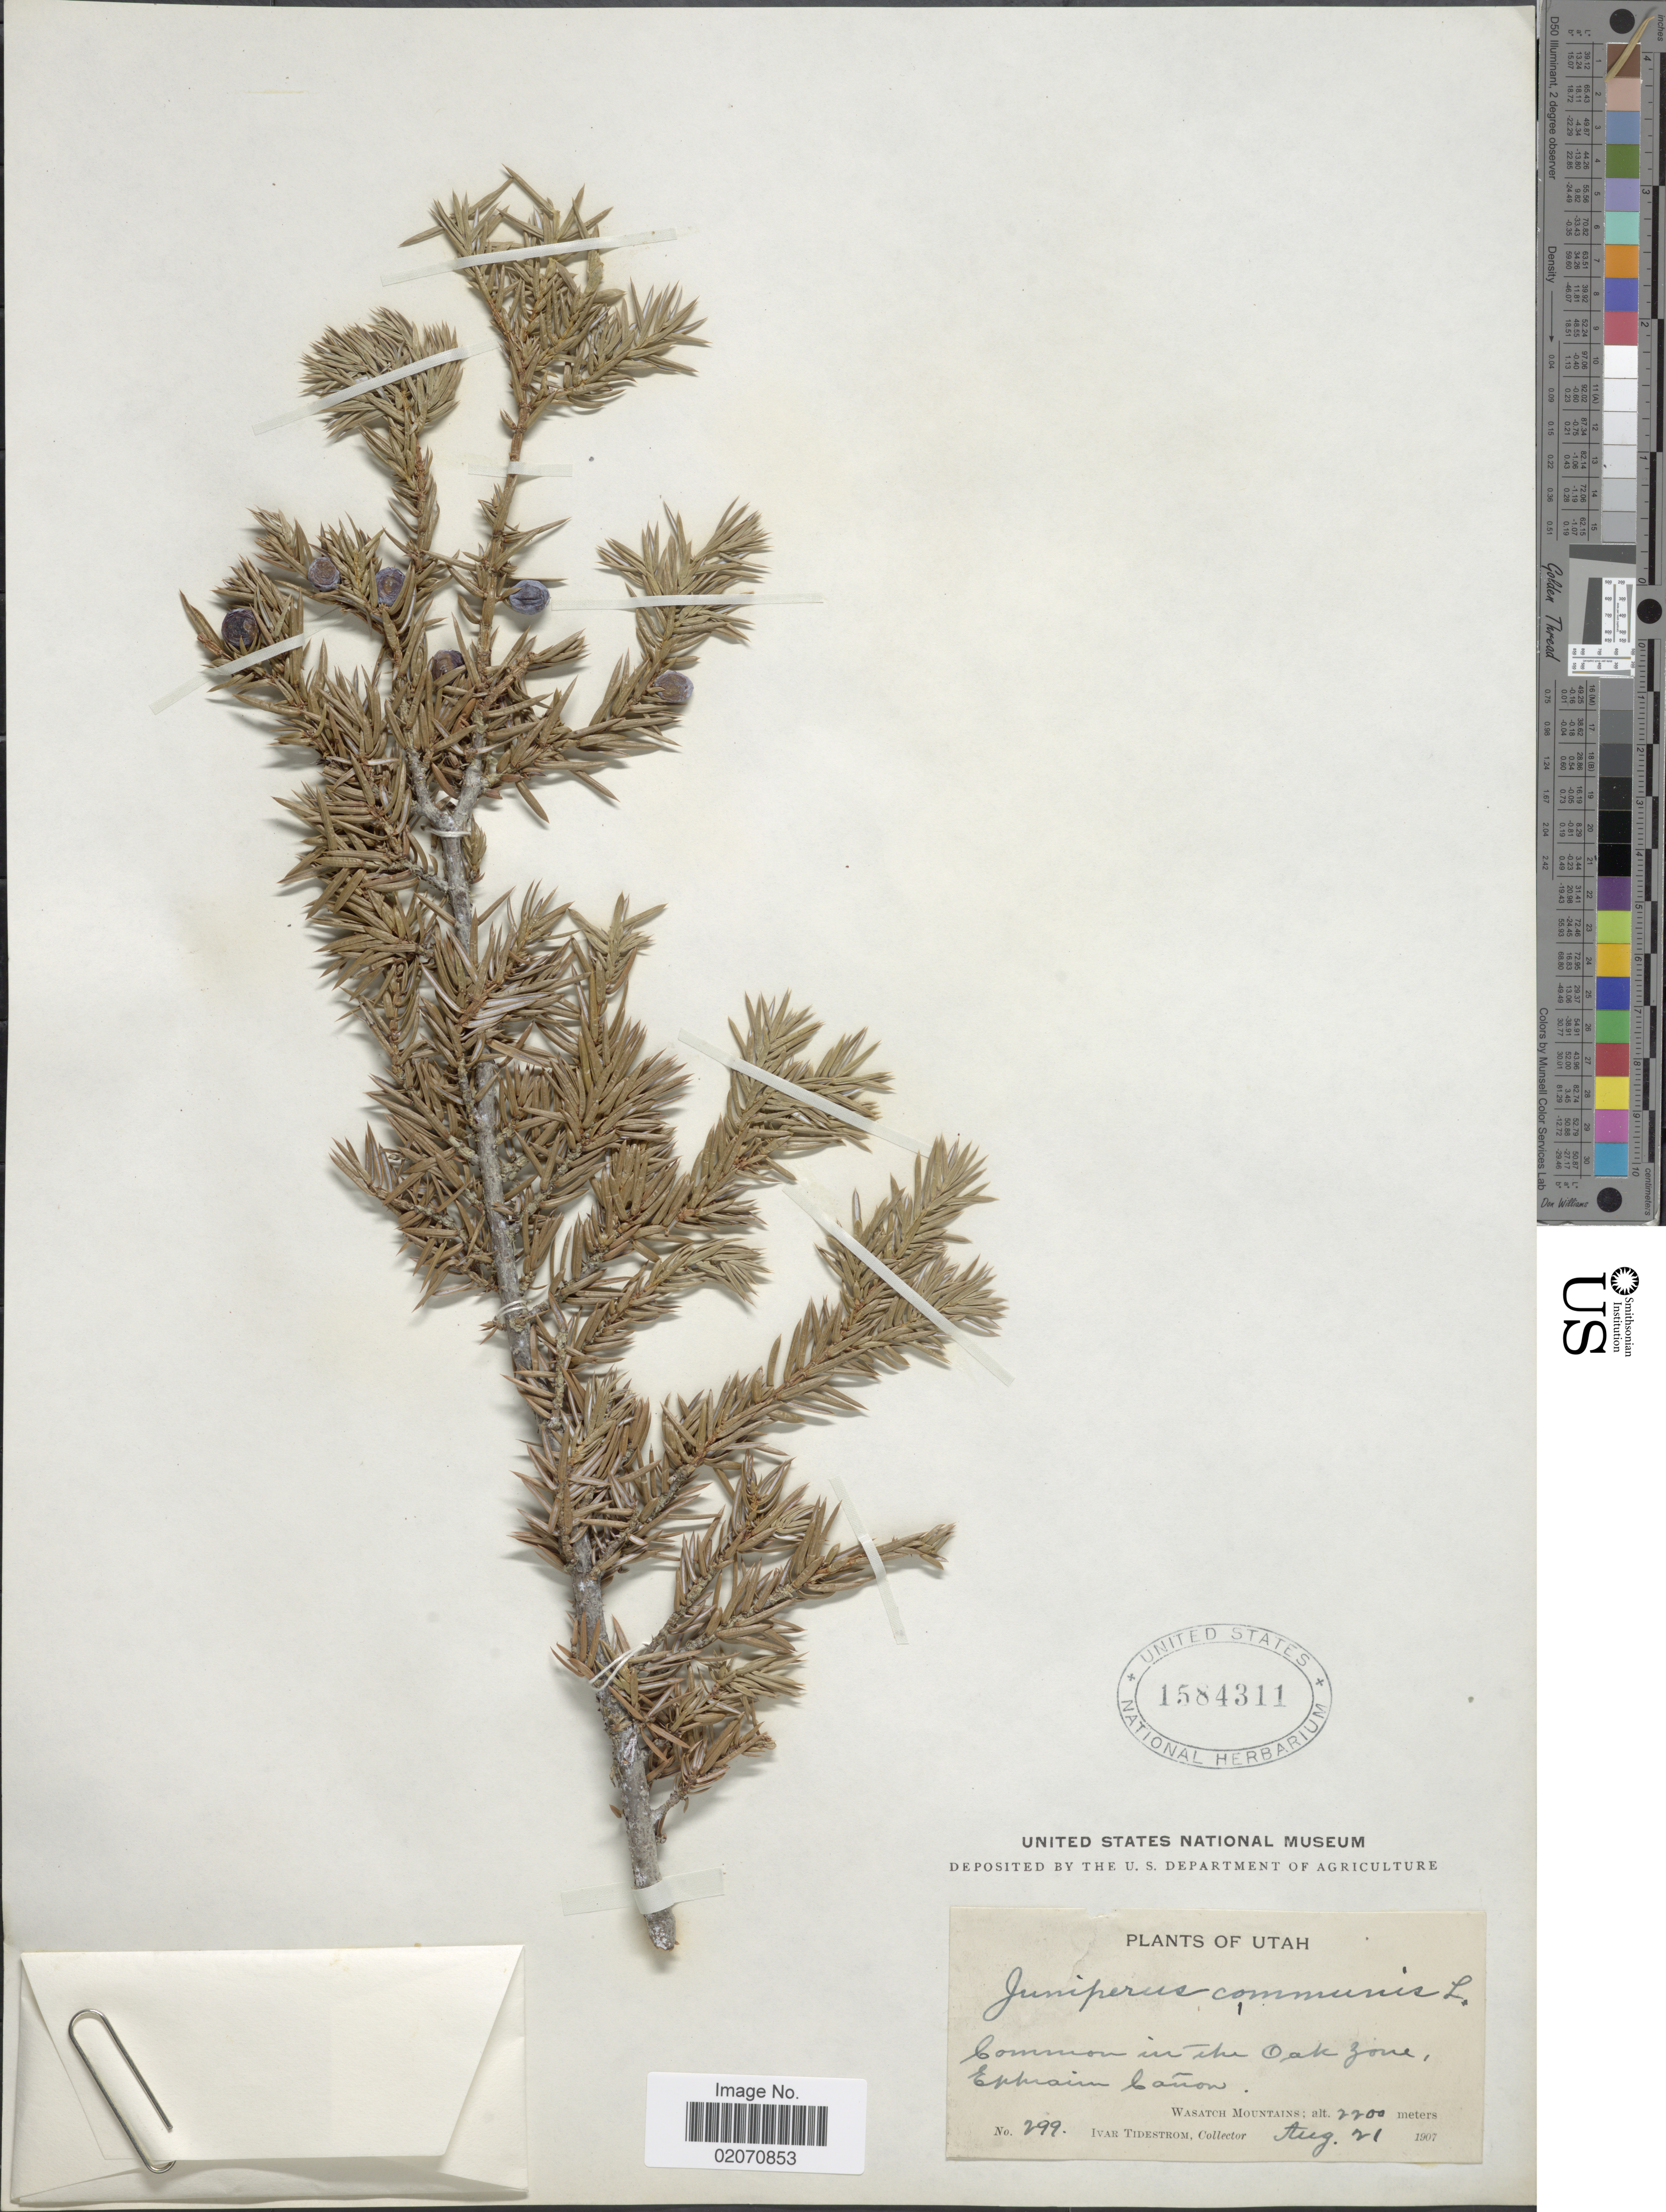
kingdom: Plantae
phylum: Tracheophyta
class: Pinopsida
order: Pinales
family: Cupressaceae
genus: Juniperus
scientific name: Juniperus communis subsp. nana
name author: (Willd.) Syme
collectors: I. F. Tidestrom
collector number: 299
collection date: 1907-08-21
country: United States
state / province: Utah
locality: Common in the Oak Zone, Ephrain Canon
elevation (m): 2200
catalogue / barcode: US 1584311